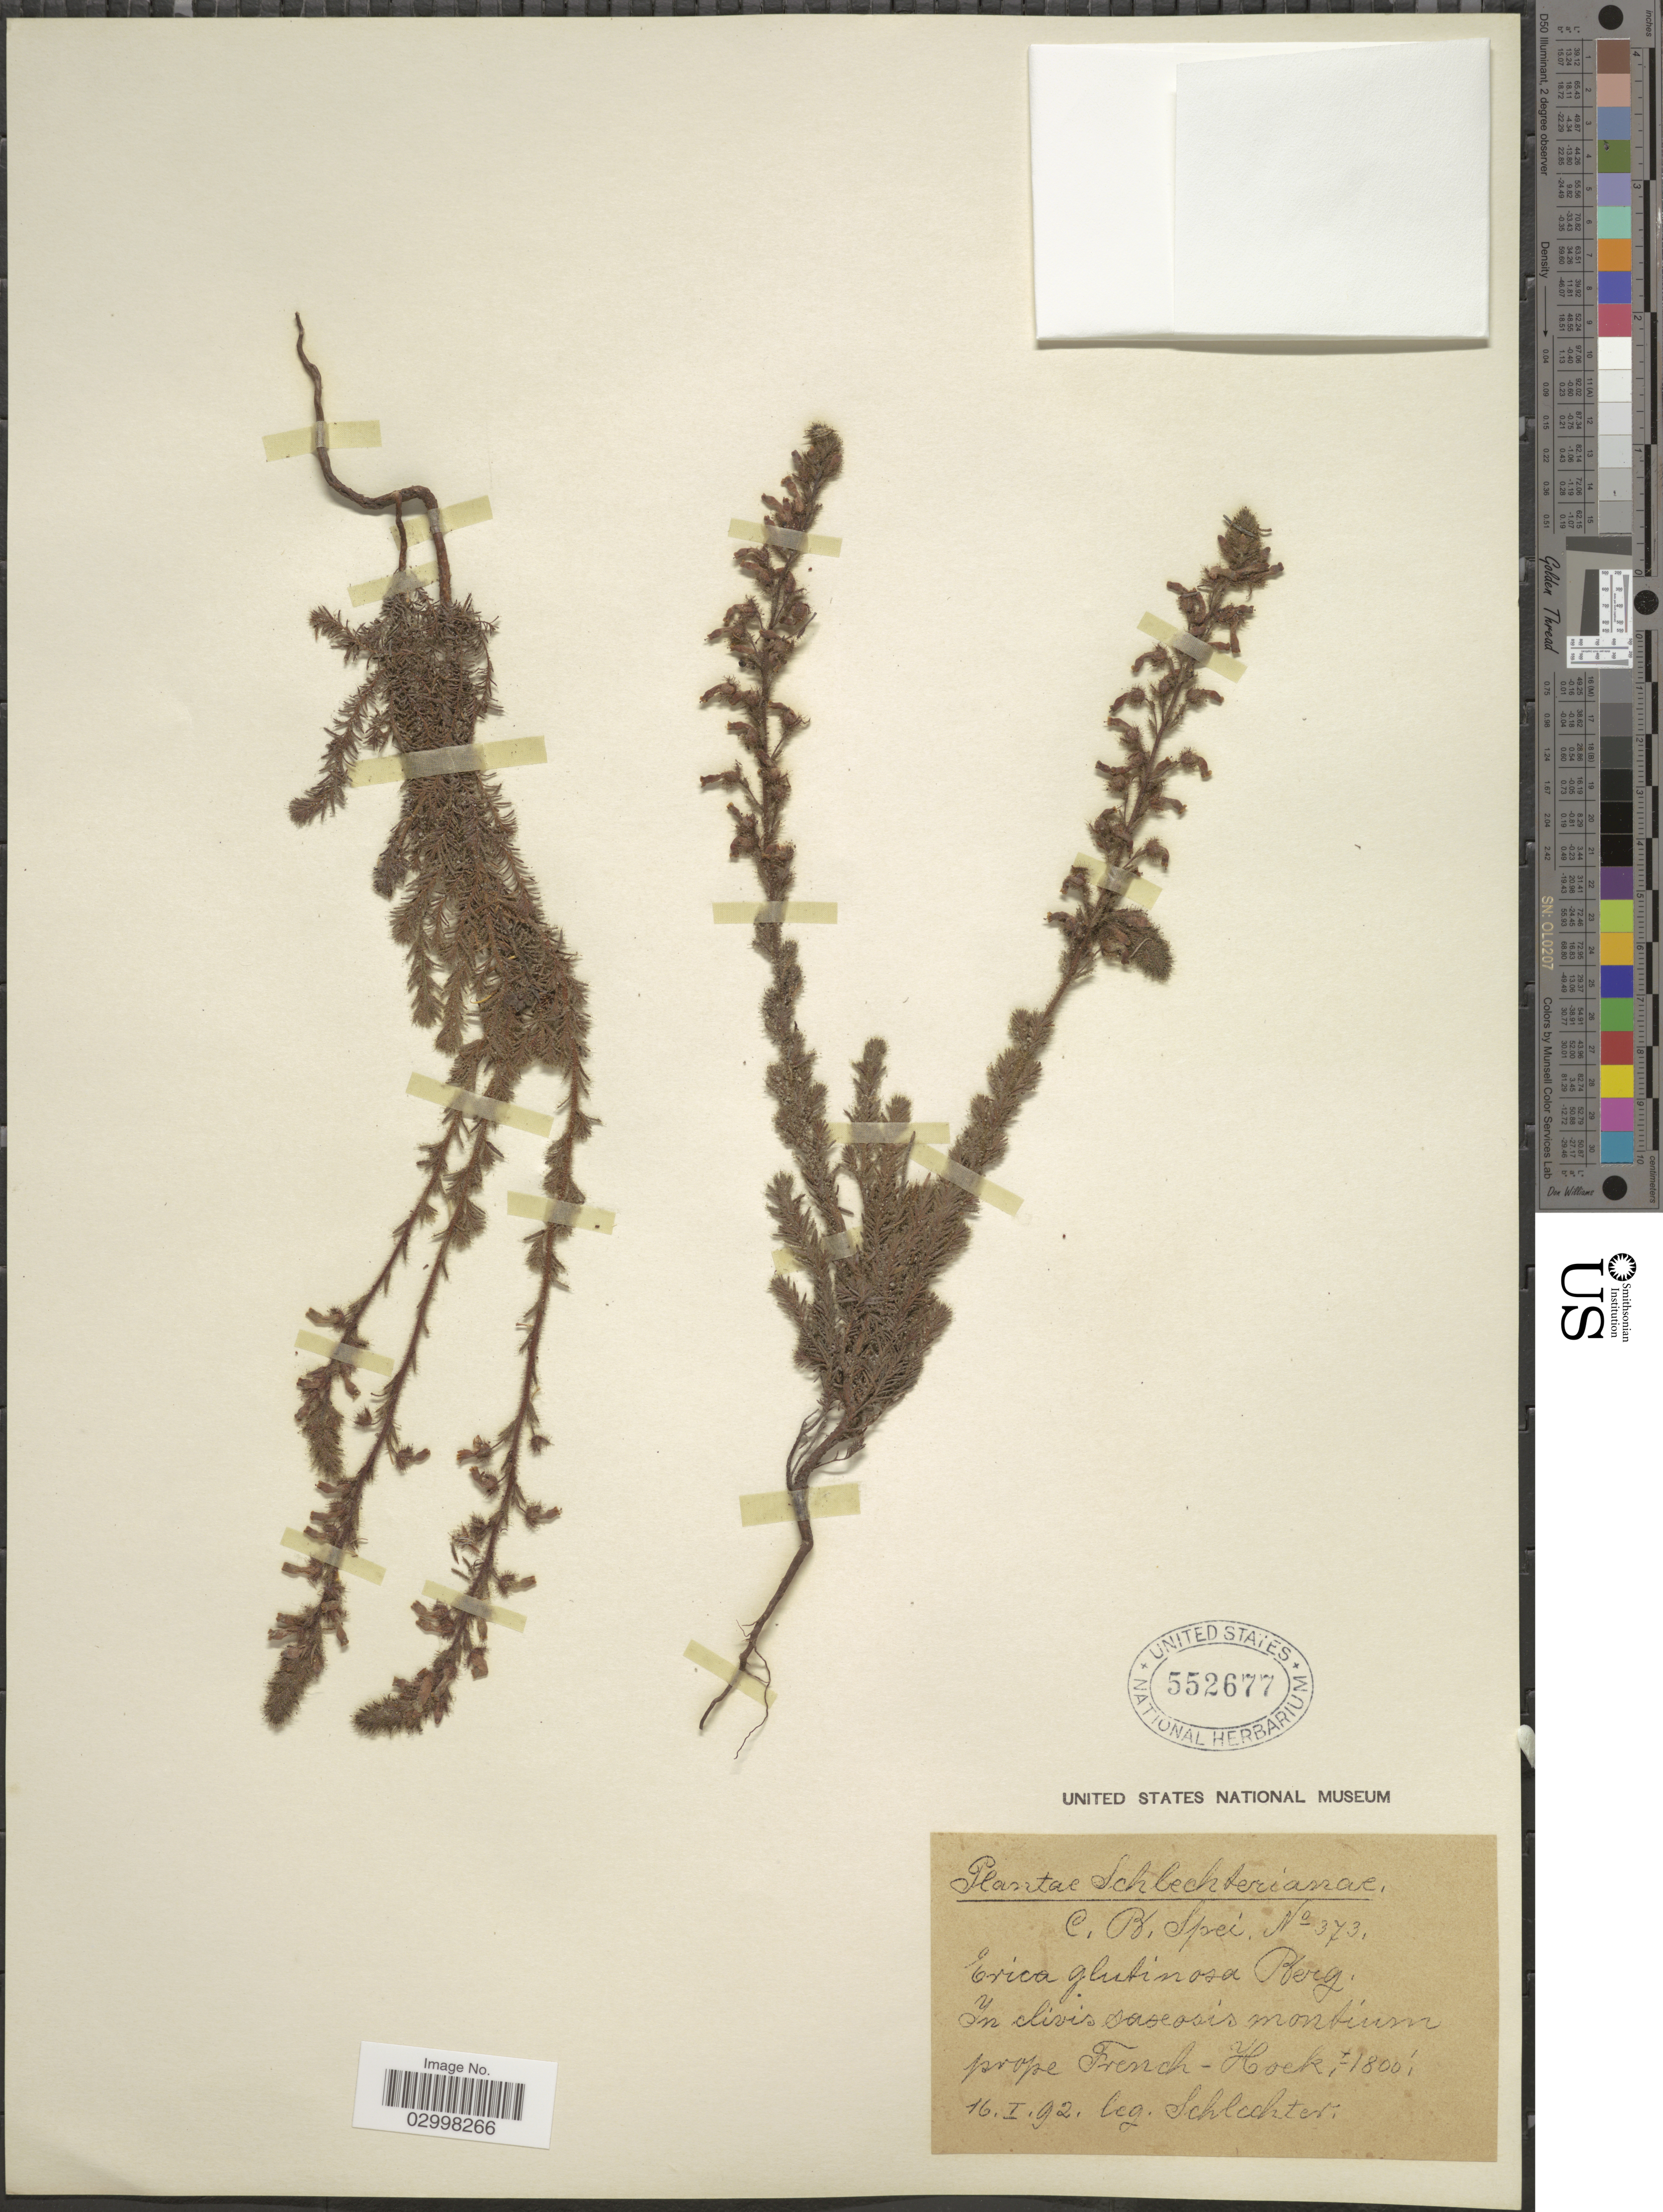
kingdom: Plantae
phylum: Tracheophyta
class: Magnoliopsida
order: Ericales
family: Ericaceae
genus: Erica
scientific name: Erica glutinosa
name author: P.J. Bergius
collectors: Schlechter, --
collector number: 373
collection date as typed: Transcribed d/m/y: 16/1/92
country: South Africa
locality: In silvis saxeosis montium prope French-Hoek.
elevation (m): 549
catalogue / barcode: US 552677